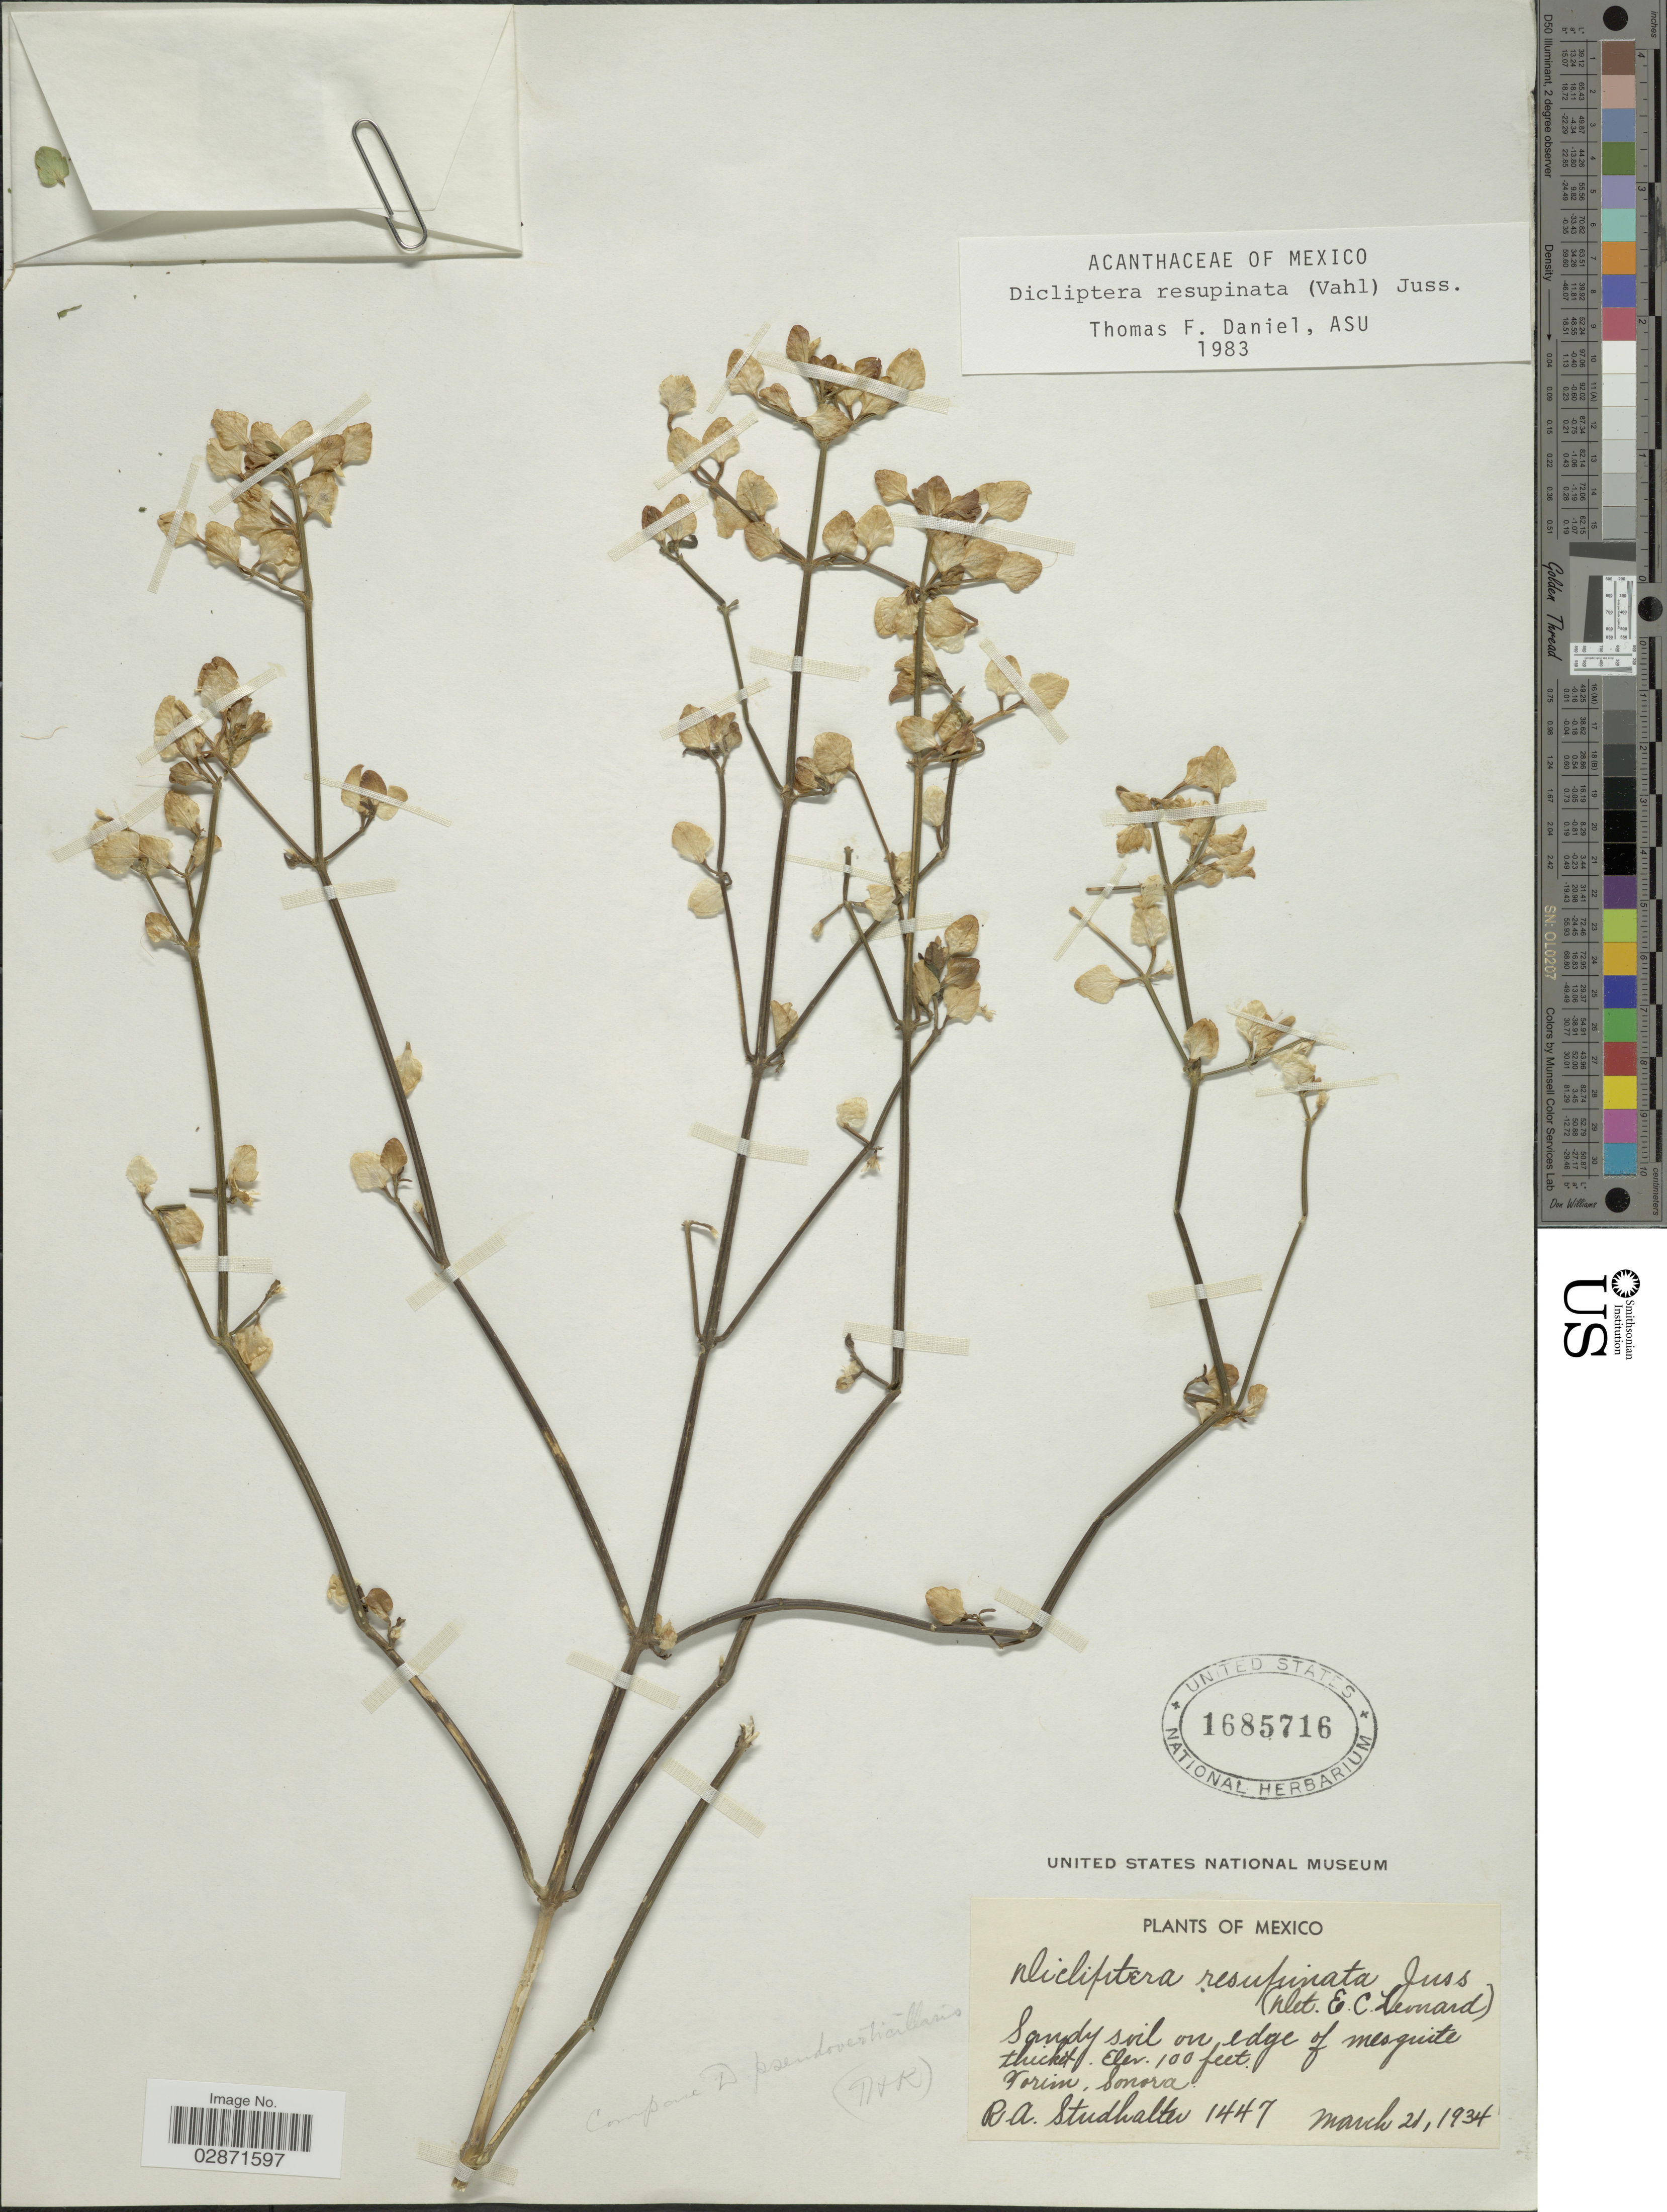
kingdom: Plantae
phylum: Tracheophyta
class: Magnoliopsida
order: Lamiales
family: Acanthaceae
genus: Dicliptera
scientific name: Dicliptera resupinata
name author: (Vahl) Juss.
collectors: R. Studhalter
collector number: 1447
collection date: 1934-03-21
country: Mexico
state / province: Sonora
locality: Sandy soil on edge of mesquite thicket, Torim.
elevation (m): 30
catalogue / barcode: US 1685716